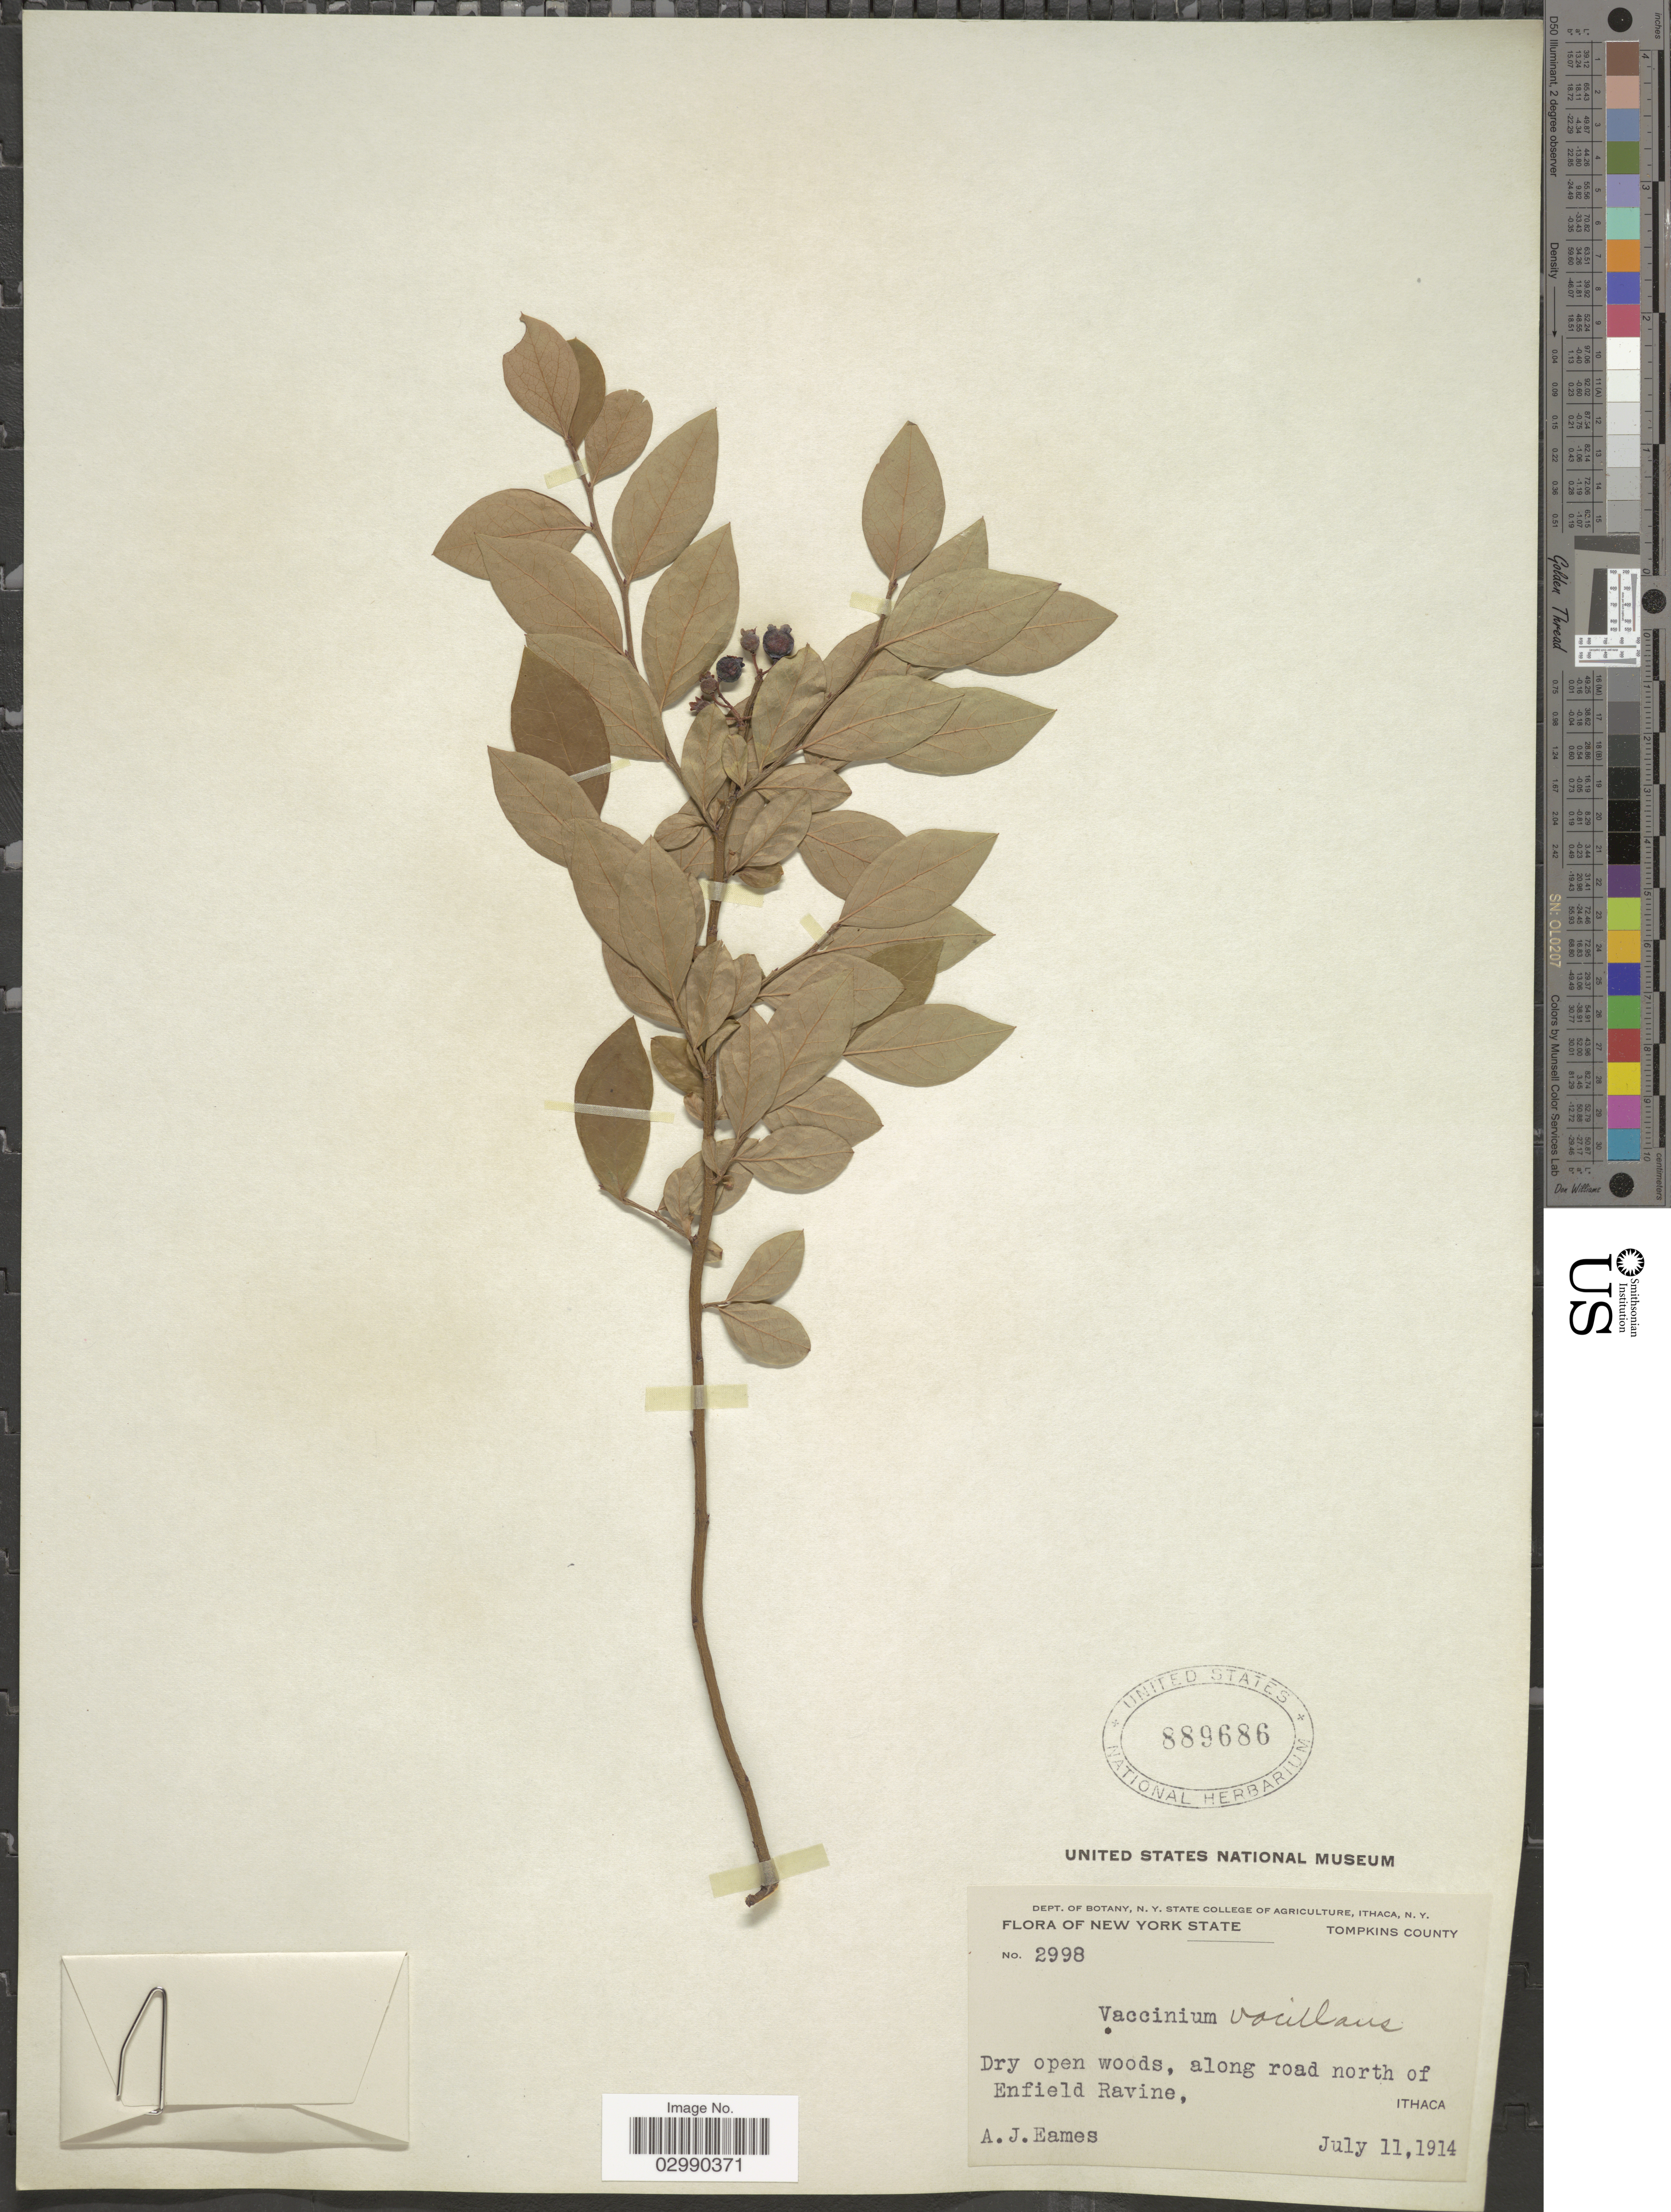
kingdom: Plantae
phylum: Tracheophyta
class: Magnoliopsida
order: Ericales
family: Ericaceae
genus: Vaccinium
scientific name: Vaccinium vacillans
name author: Kalm ex Torr.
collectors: A. J. Eames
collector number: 2998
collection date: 1914-07-11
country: United States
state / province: New York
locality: Tompkins County, Dry open woods, along road north of Enfield Ravine, Ithaca.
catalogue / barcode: US 889686